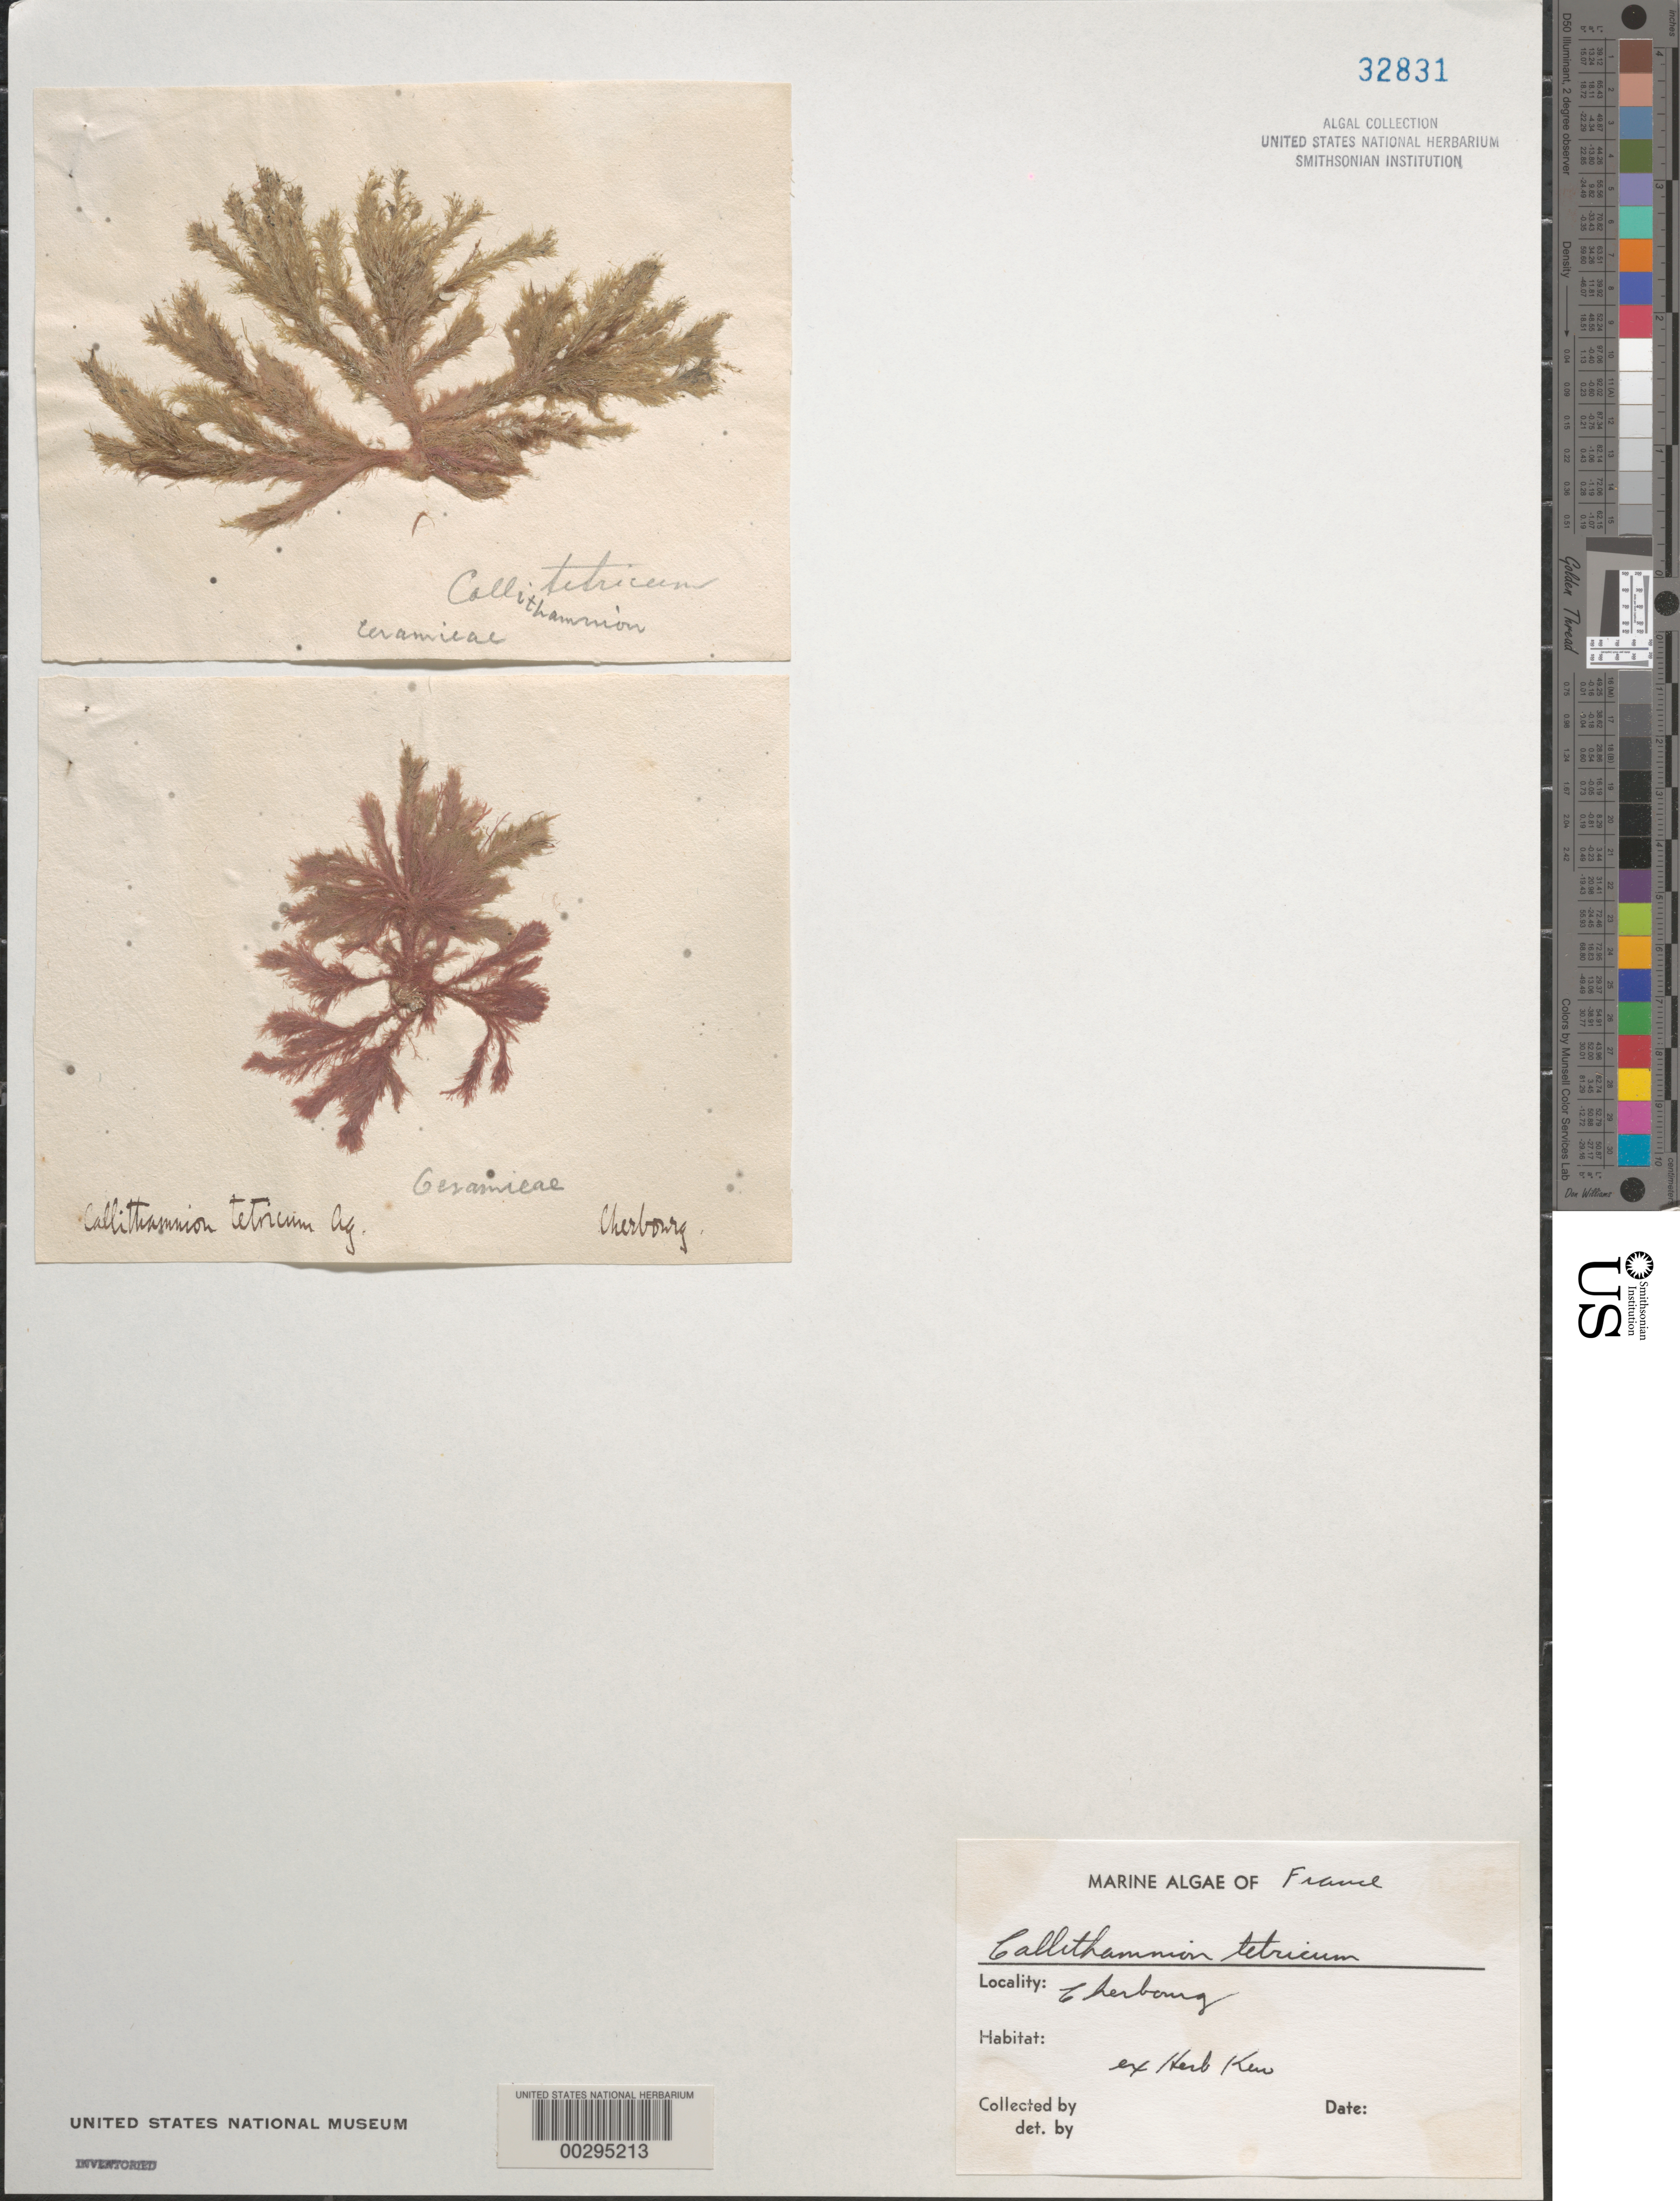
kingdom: Plantae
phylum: Rhodophyta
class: Florideophyceae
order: Ceramiales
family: Callithamniaceae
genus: Callithamnion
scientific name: Callithamnion tetricum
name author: (Dillwyn) S.F. Gray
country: France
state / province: Normandie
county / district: Manche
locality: Cherbourg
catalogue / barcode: US 32831